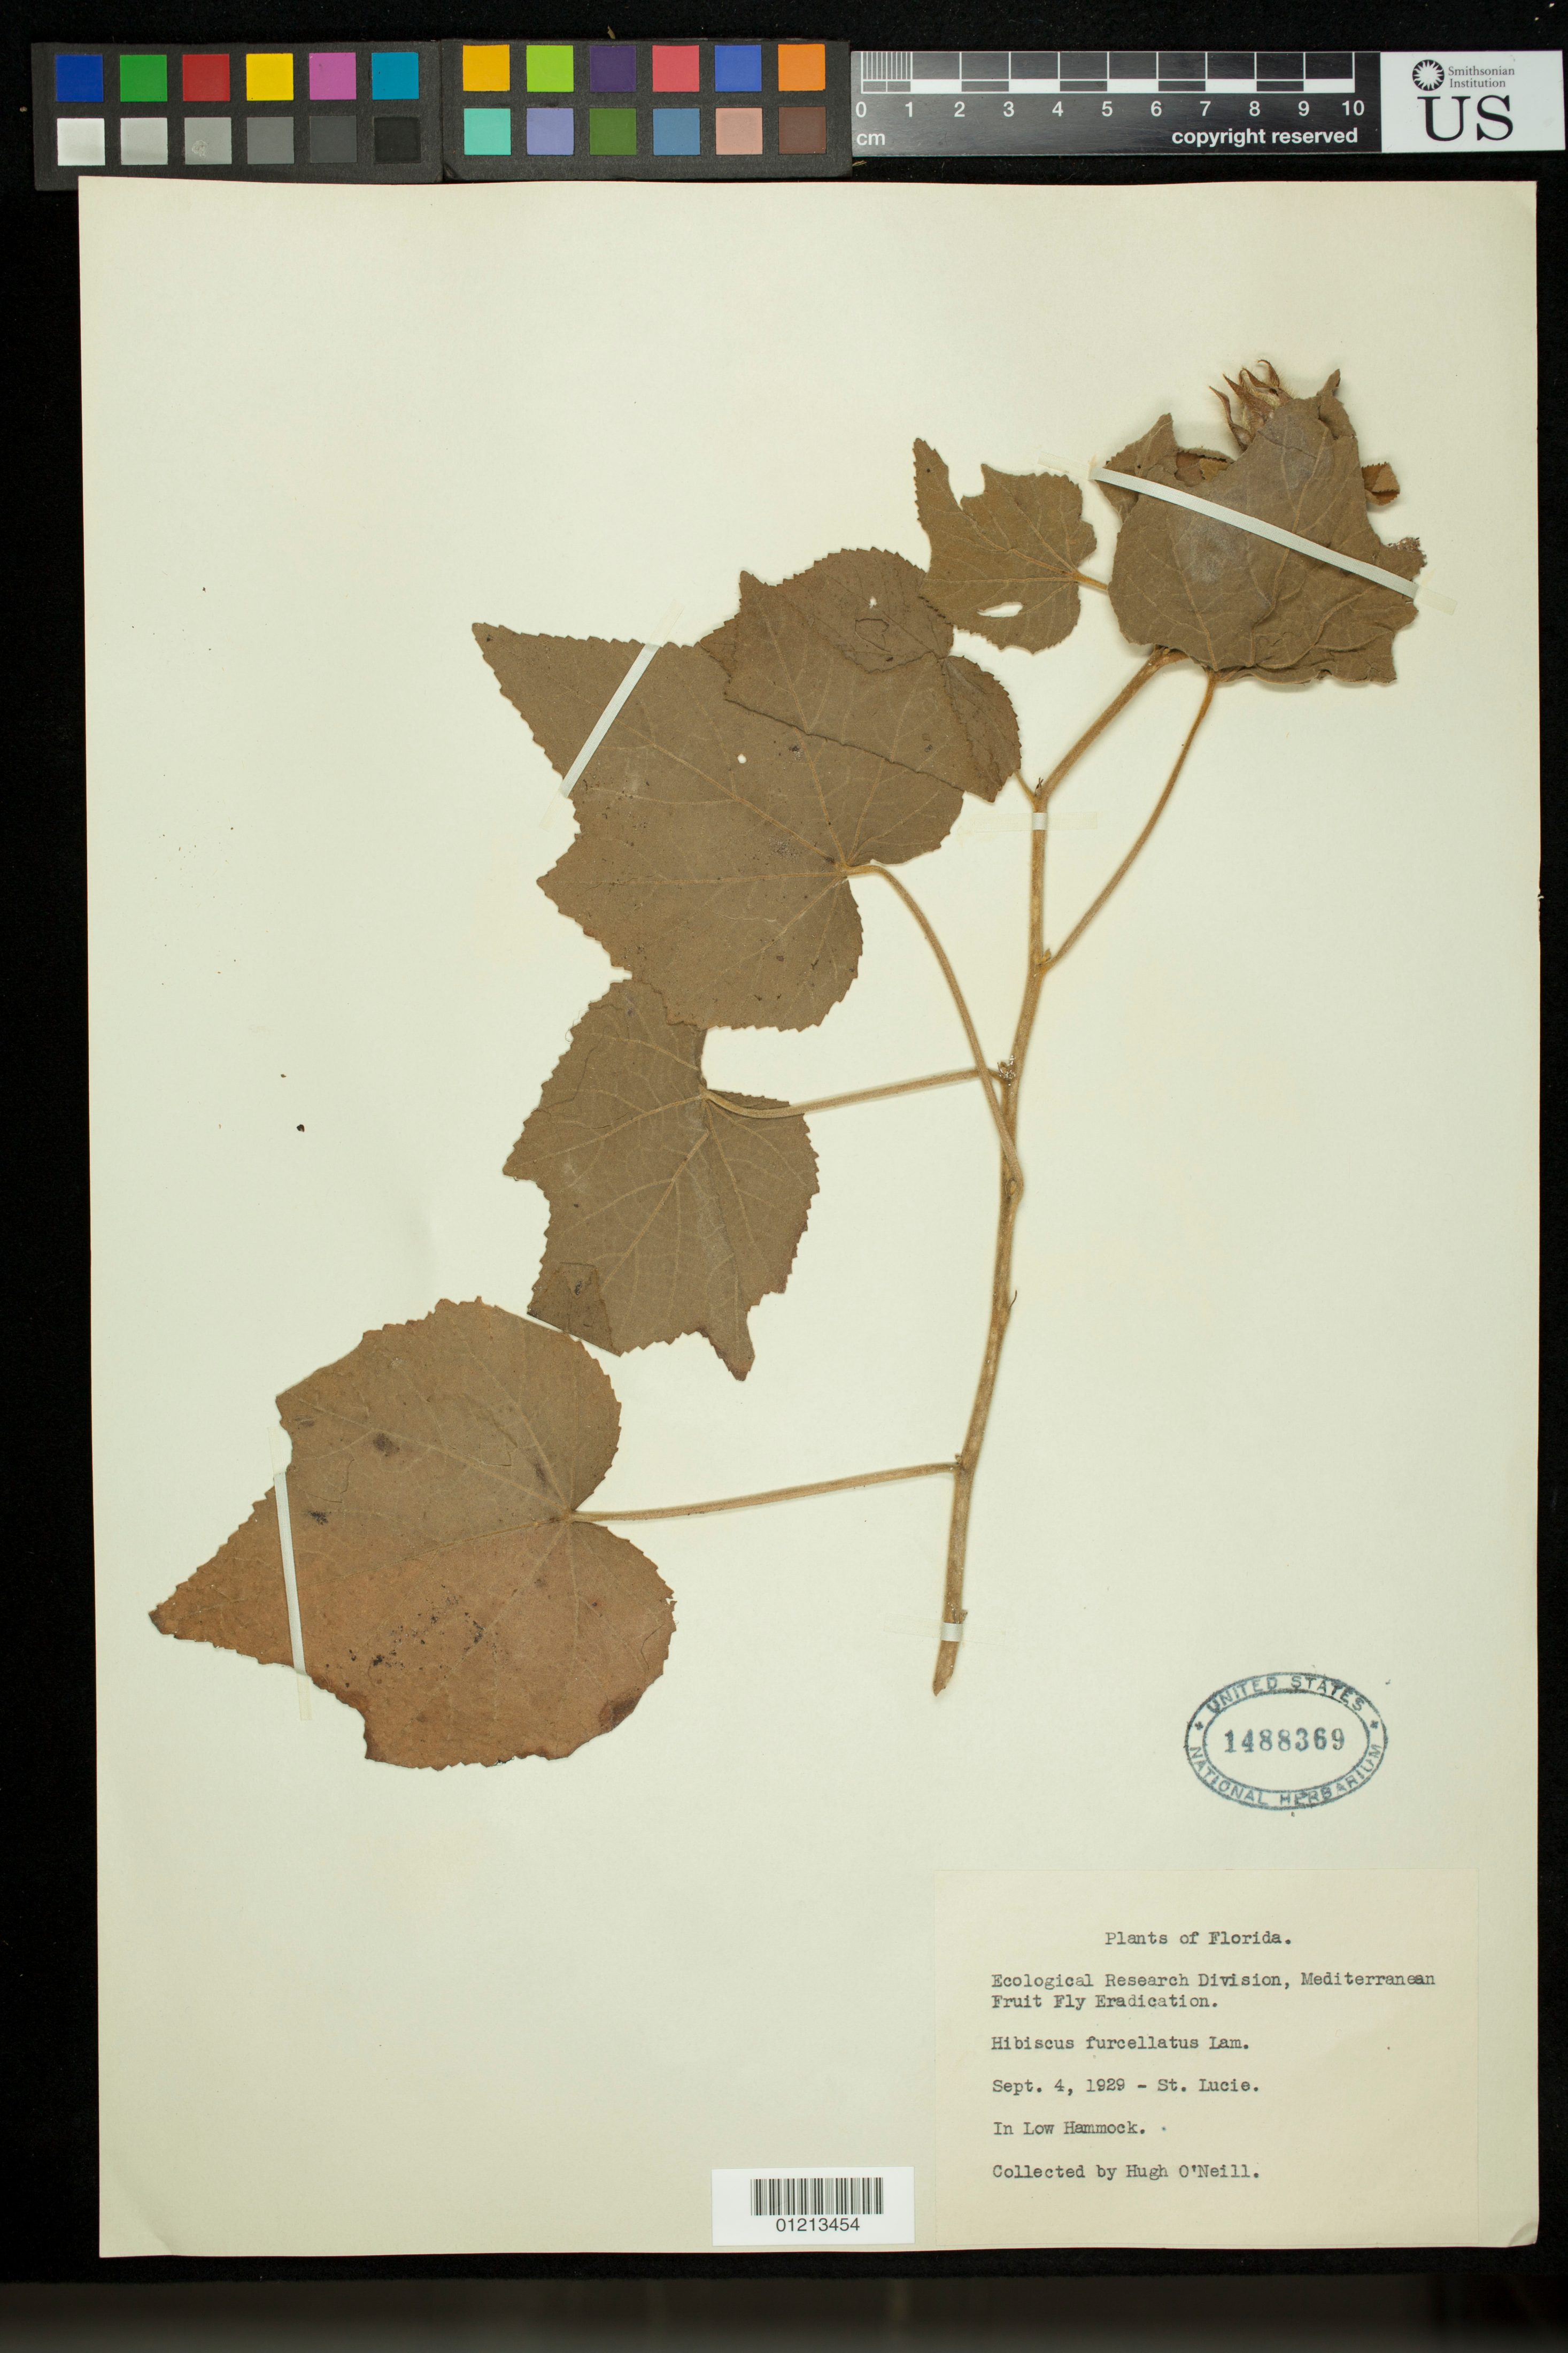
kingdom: Plantae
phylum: Tracheophyta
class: Magnoliopsida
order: Malvales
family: Malvaceae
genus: Sabdariffa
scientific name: Sabdariffa maculata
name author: (Lam.) M.M. Hanes & R.L. Barrett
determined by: Dorr, Laurence J., Curator (BOT), Smithsonian Institution - National Museum of Natural History (UNITED STATES)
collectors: H. O'Neill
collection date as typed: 09 Apr 1929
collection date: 1929-04-09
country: United States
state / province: Florida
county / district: St. Lucie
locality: St. Lucie. In low Hammock.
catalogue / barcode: US 1488369